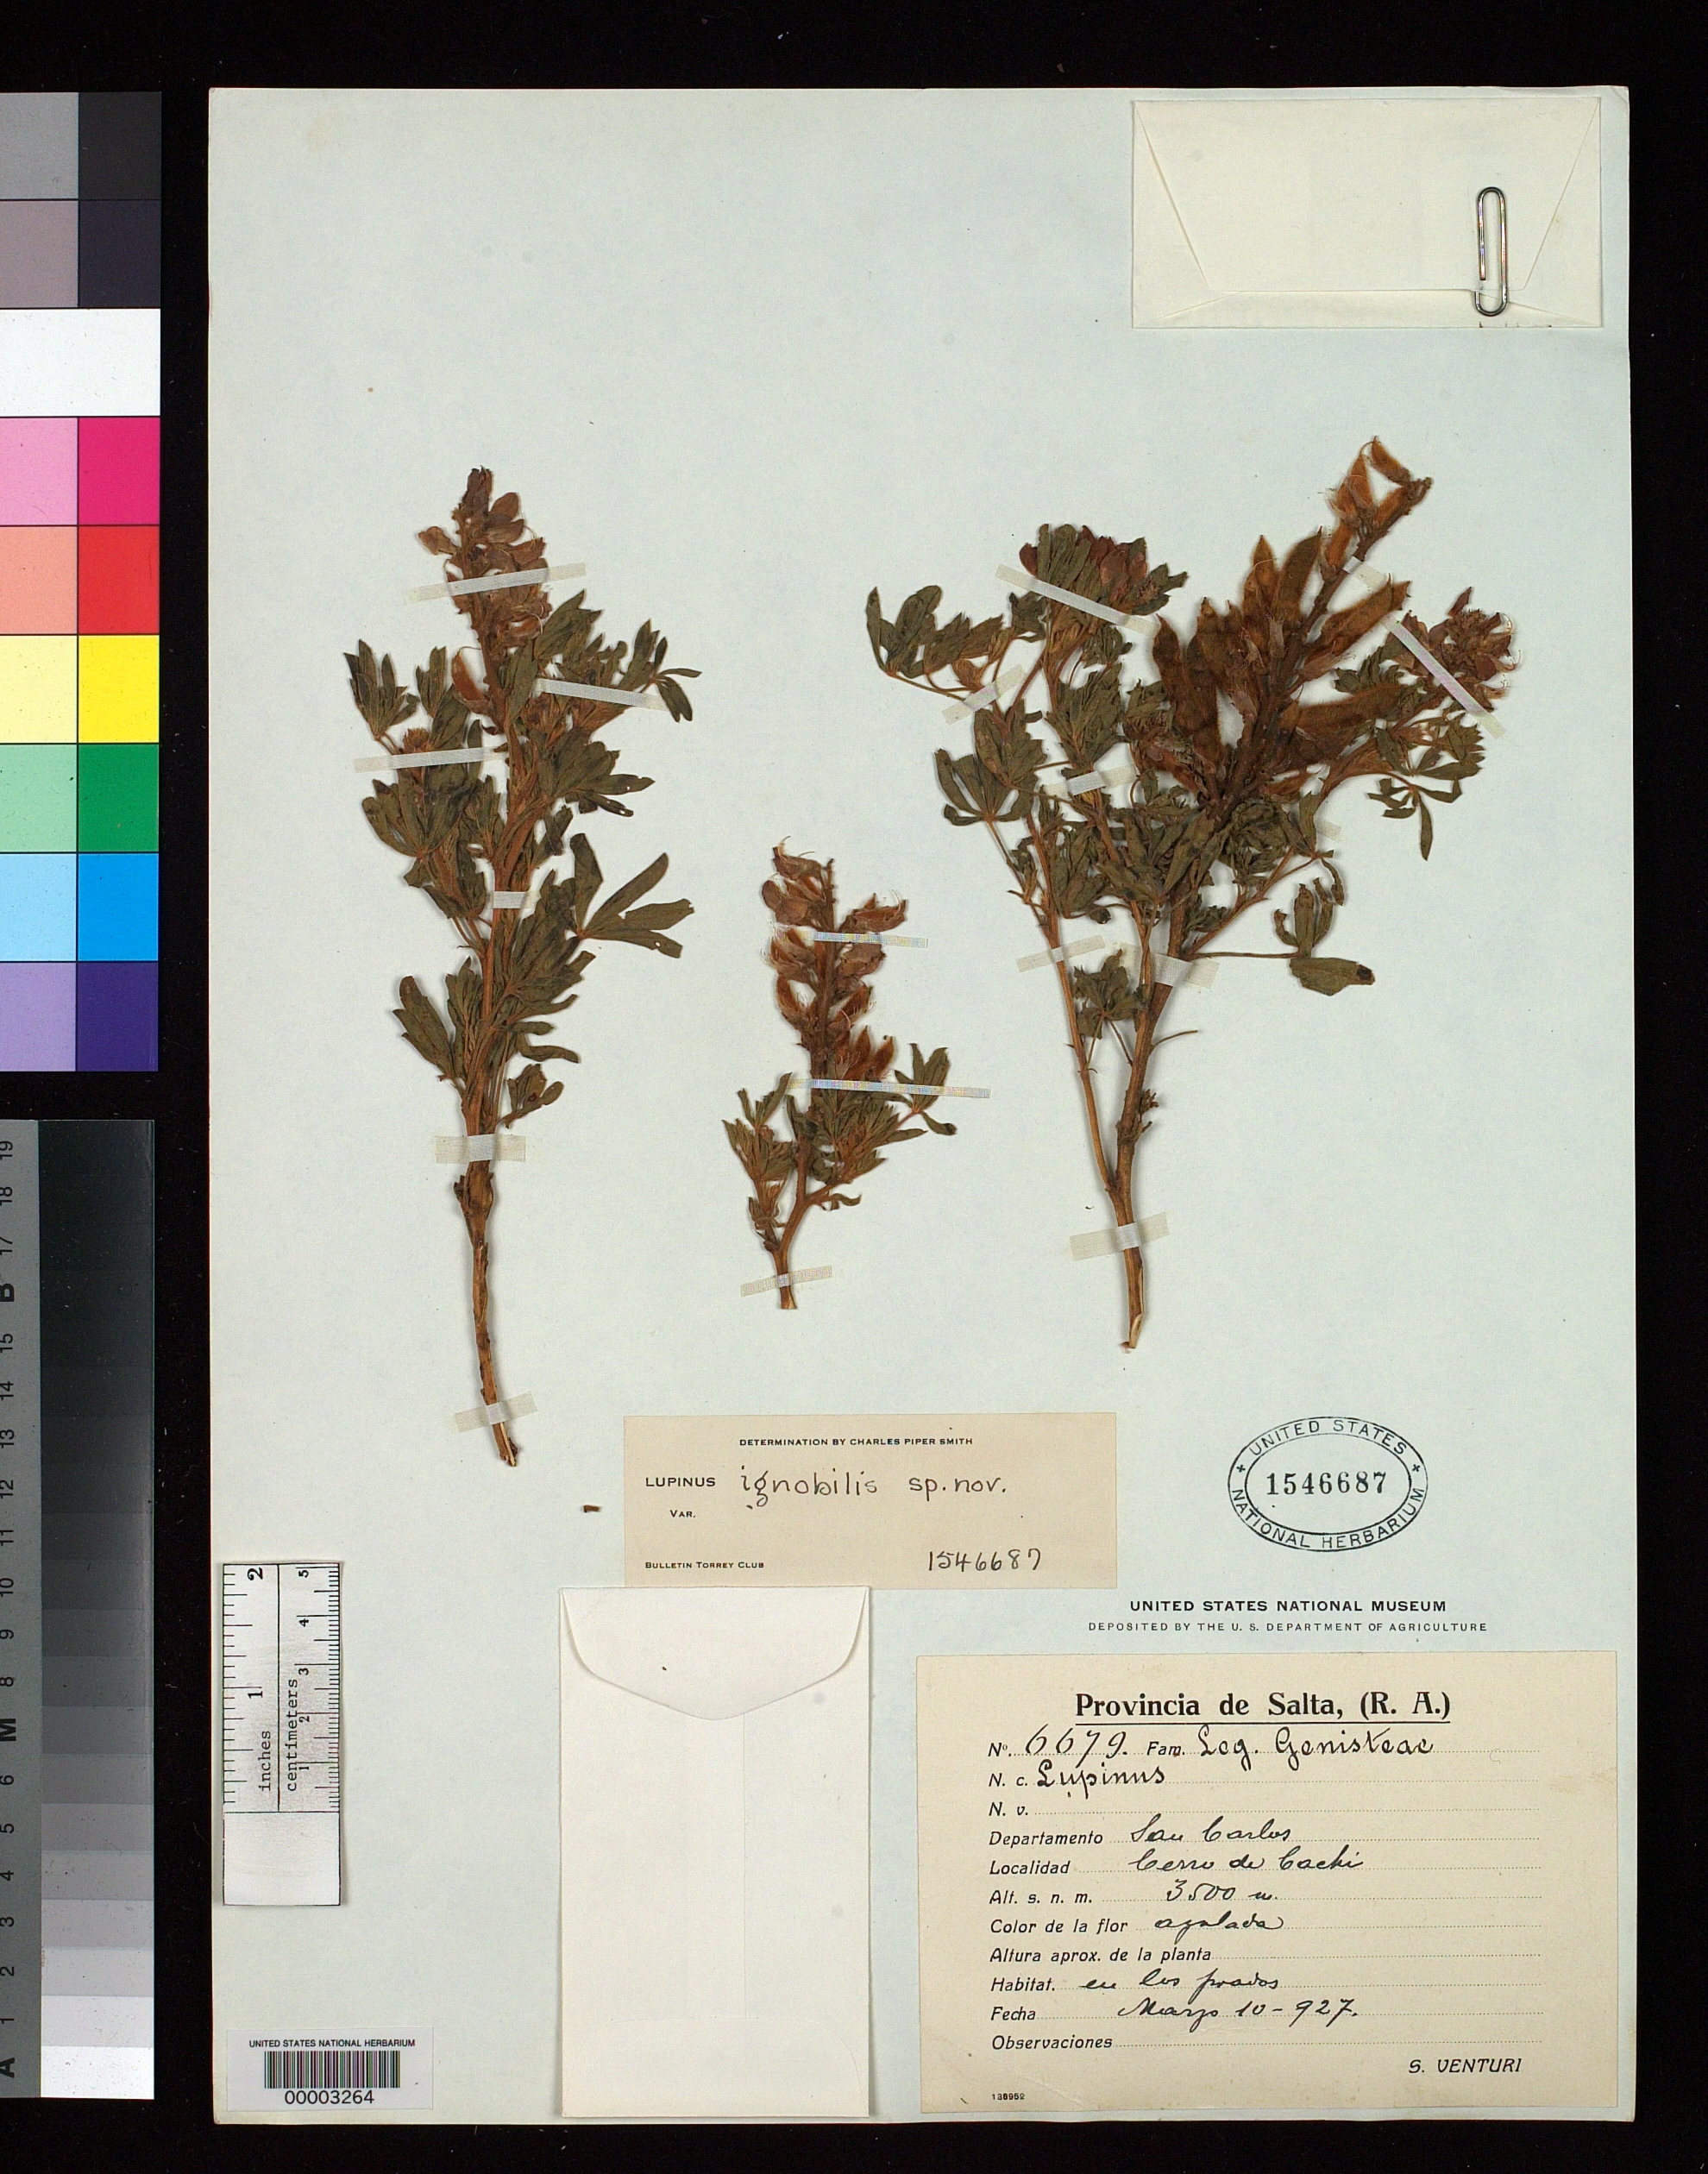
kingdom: Plantae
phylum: Tracheophyta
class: Magnoliopsida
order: Fabales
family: Fabaceae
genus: Lupinus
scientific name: Lupinus ignobilis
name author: C.P. Sm.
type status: Holotype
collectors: S. Venturi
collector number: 6679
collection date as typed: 10 Mar 1927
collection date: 1927-03-10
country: Argentina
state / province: Salta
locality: San Carlos, Cerro de Cachi.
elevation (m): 3500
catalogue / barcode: US 1546687